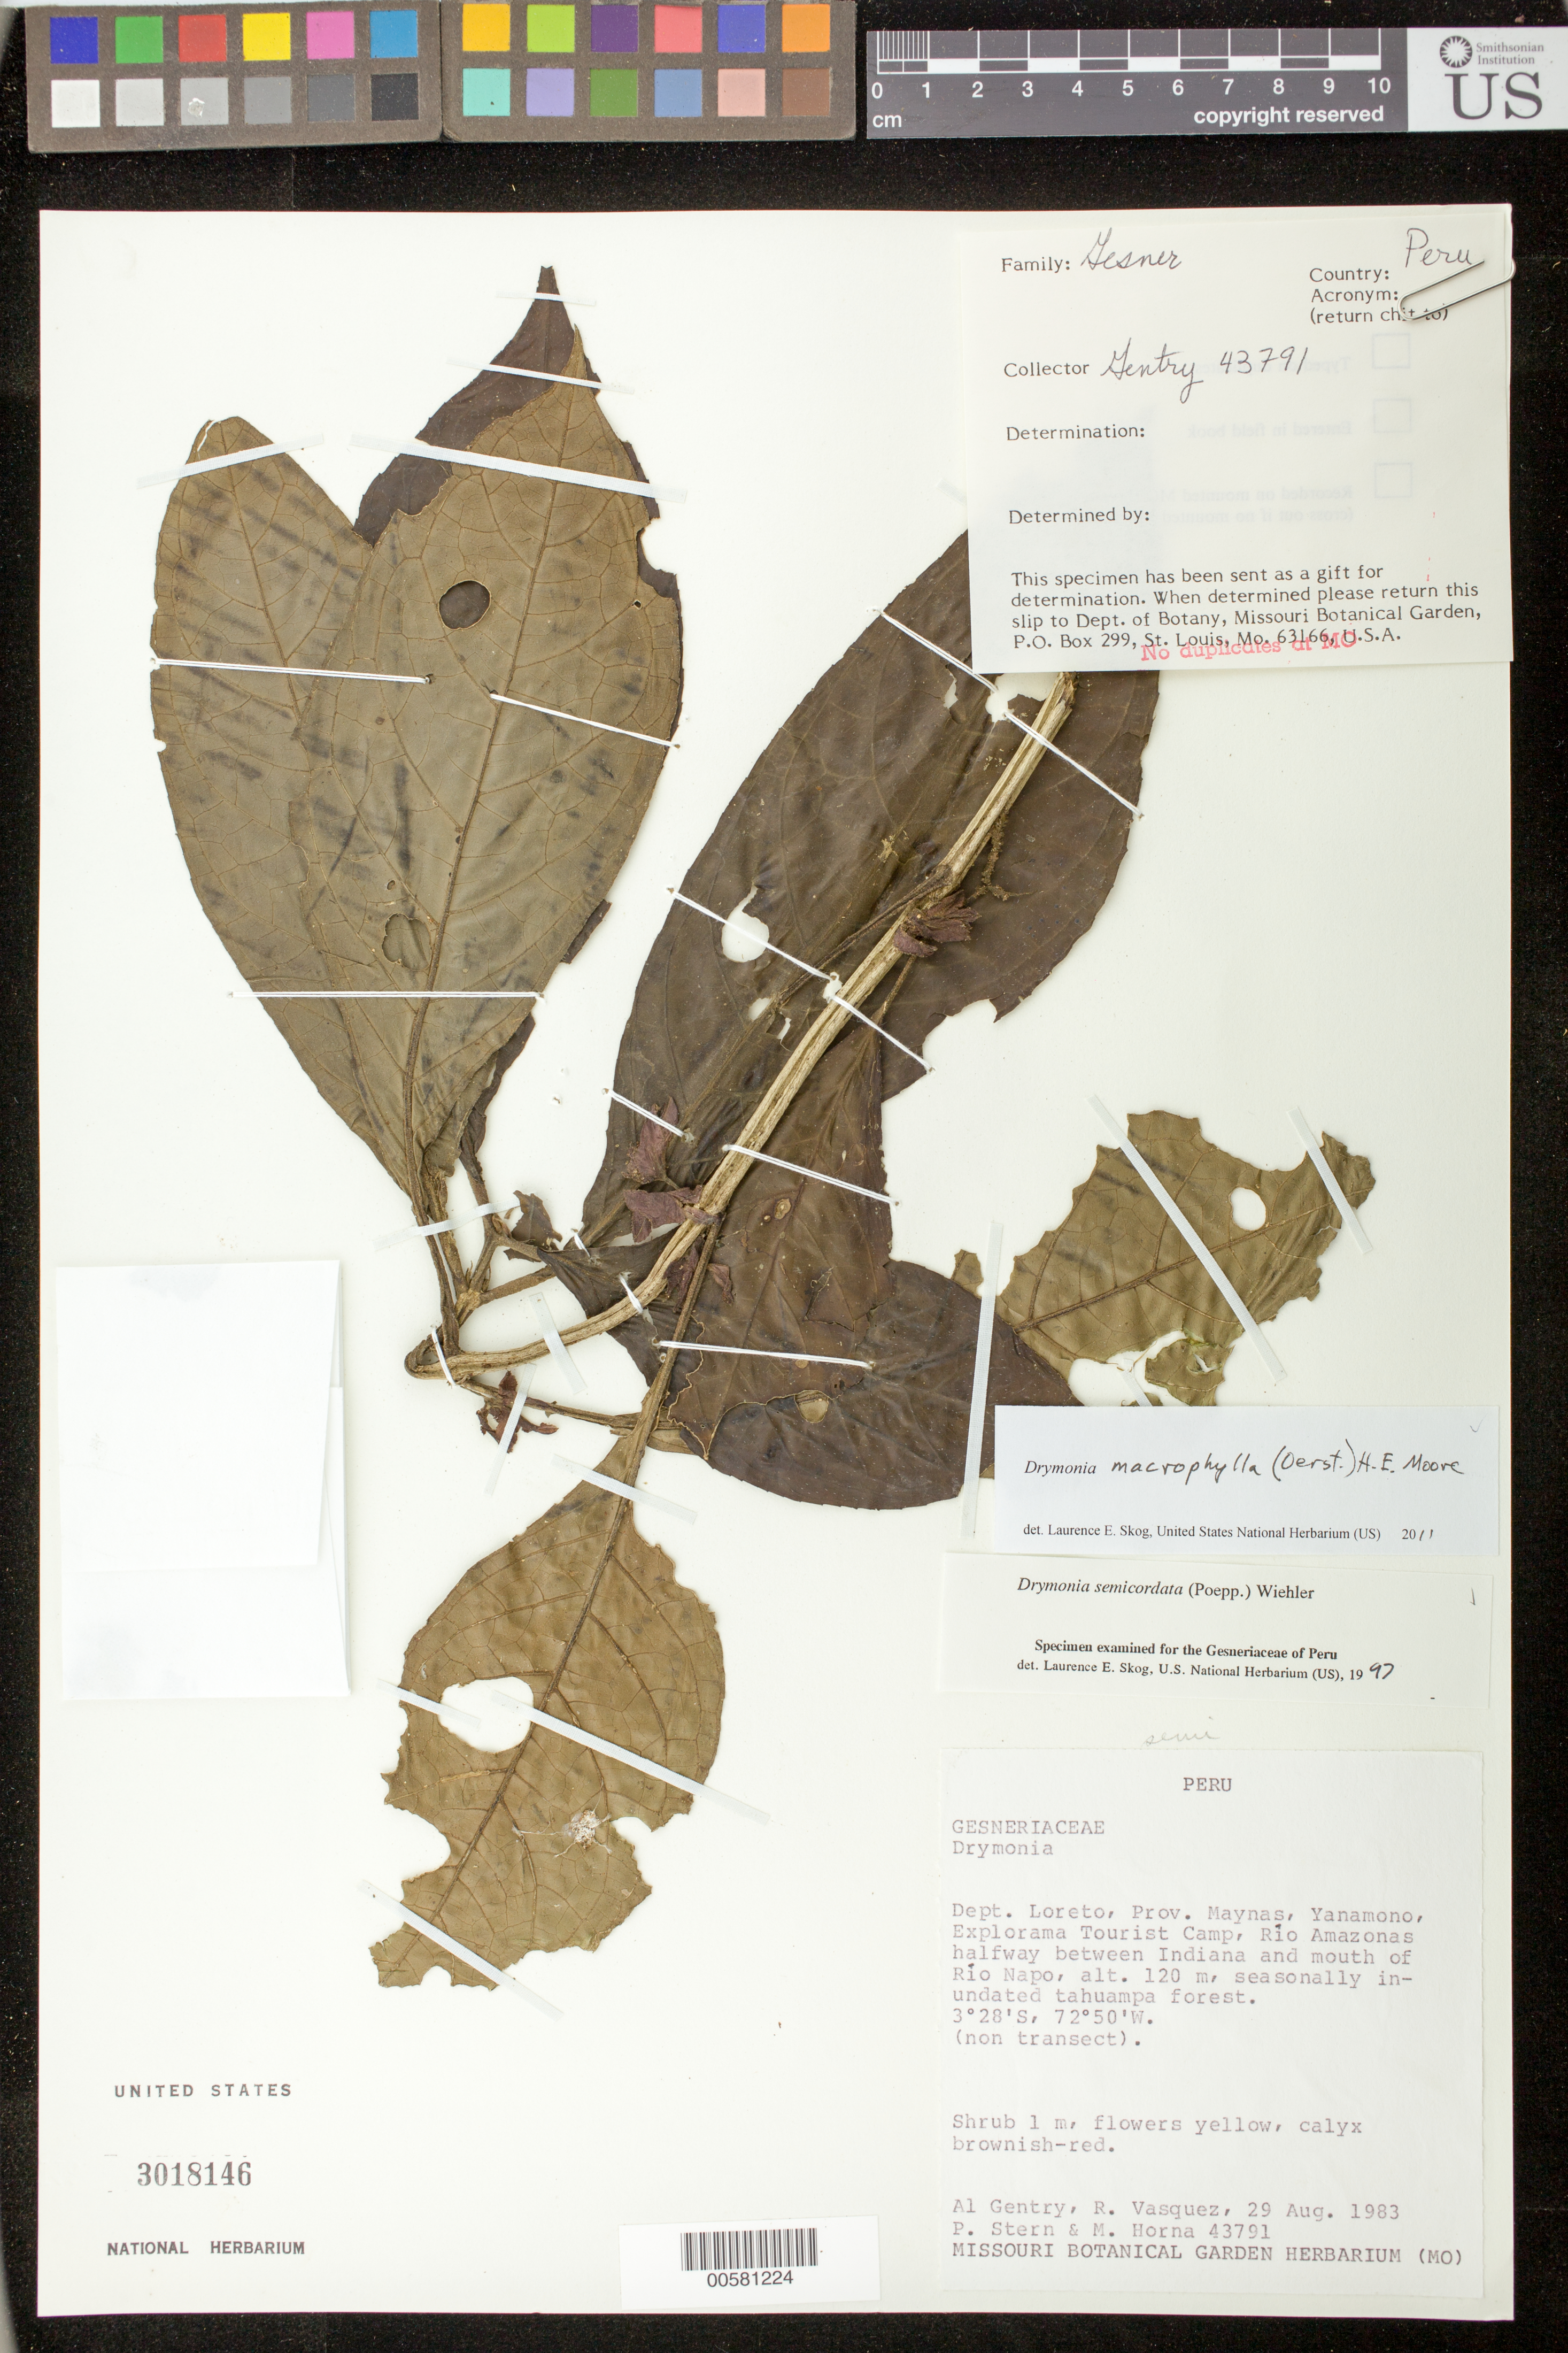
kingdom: Plantae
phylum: Tracheophyta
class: Magnoliopsida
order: Lamiales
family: Gesneriaceae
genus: Drymonia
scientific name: Drymonia macrophylla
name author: (Oerst.) H.E. Moore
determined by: Skog, Laurence E.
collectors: A. H. Gentry, R. Vásquez, P. Stern & M. Horna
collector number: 43791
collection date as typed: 29 Aug 1983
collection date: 1983-08-29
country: Peru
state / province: Loreto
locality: Prov. Maynas; Yanomono, Explorama Tourist Camp, Río Amazonas halfway between Indiana and mouth of Río Napo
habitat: Seasonally inundated tahuampa forest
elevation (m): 120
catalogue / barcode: US 3018146